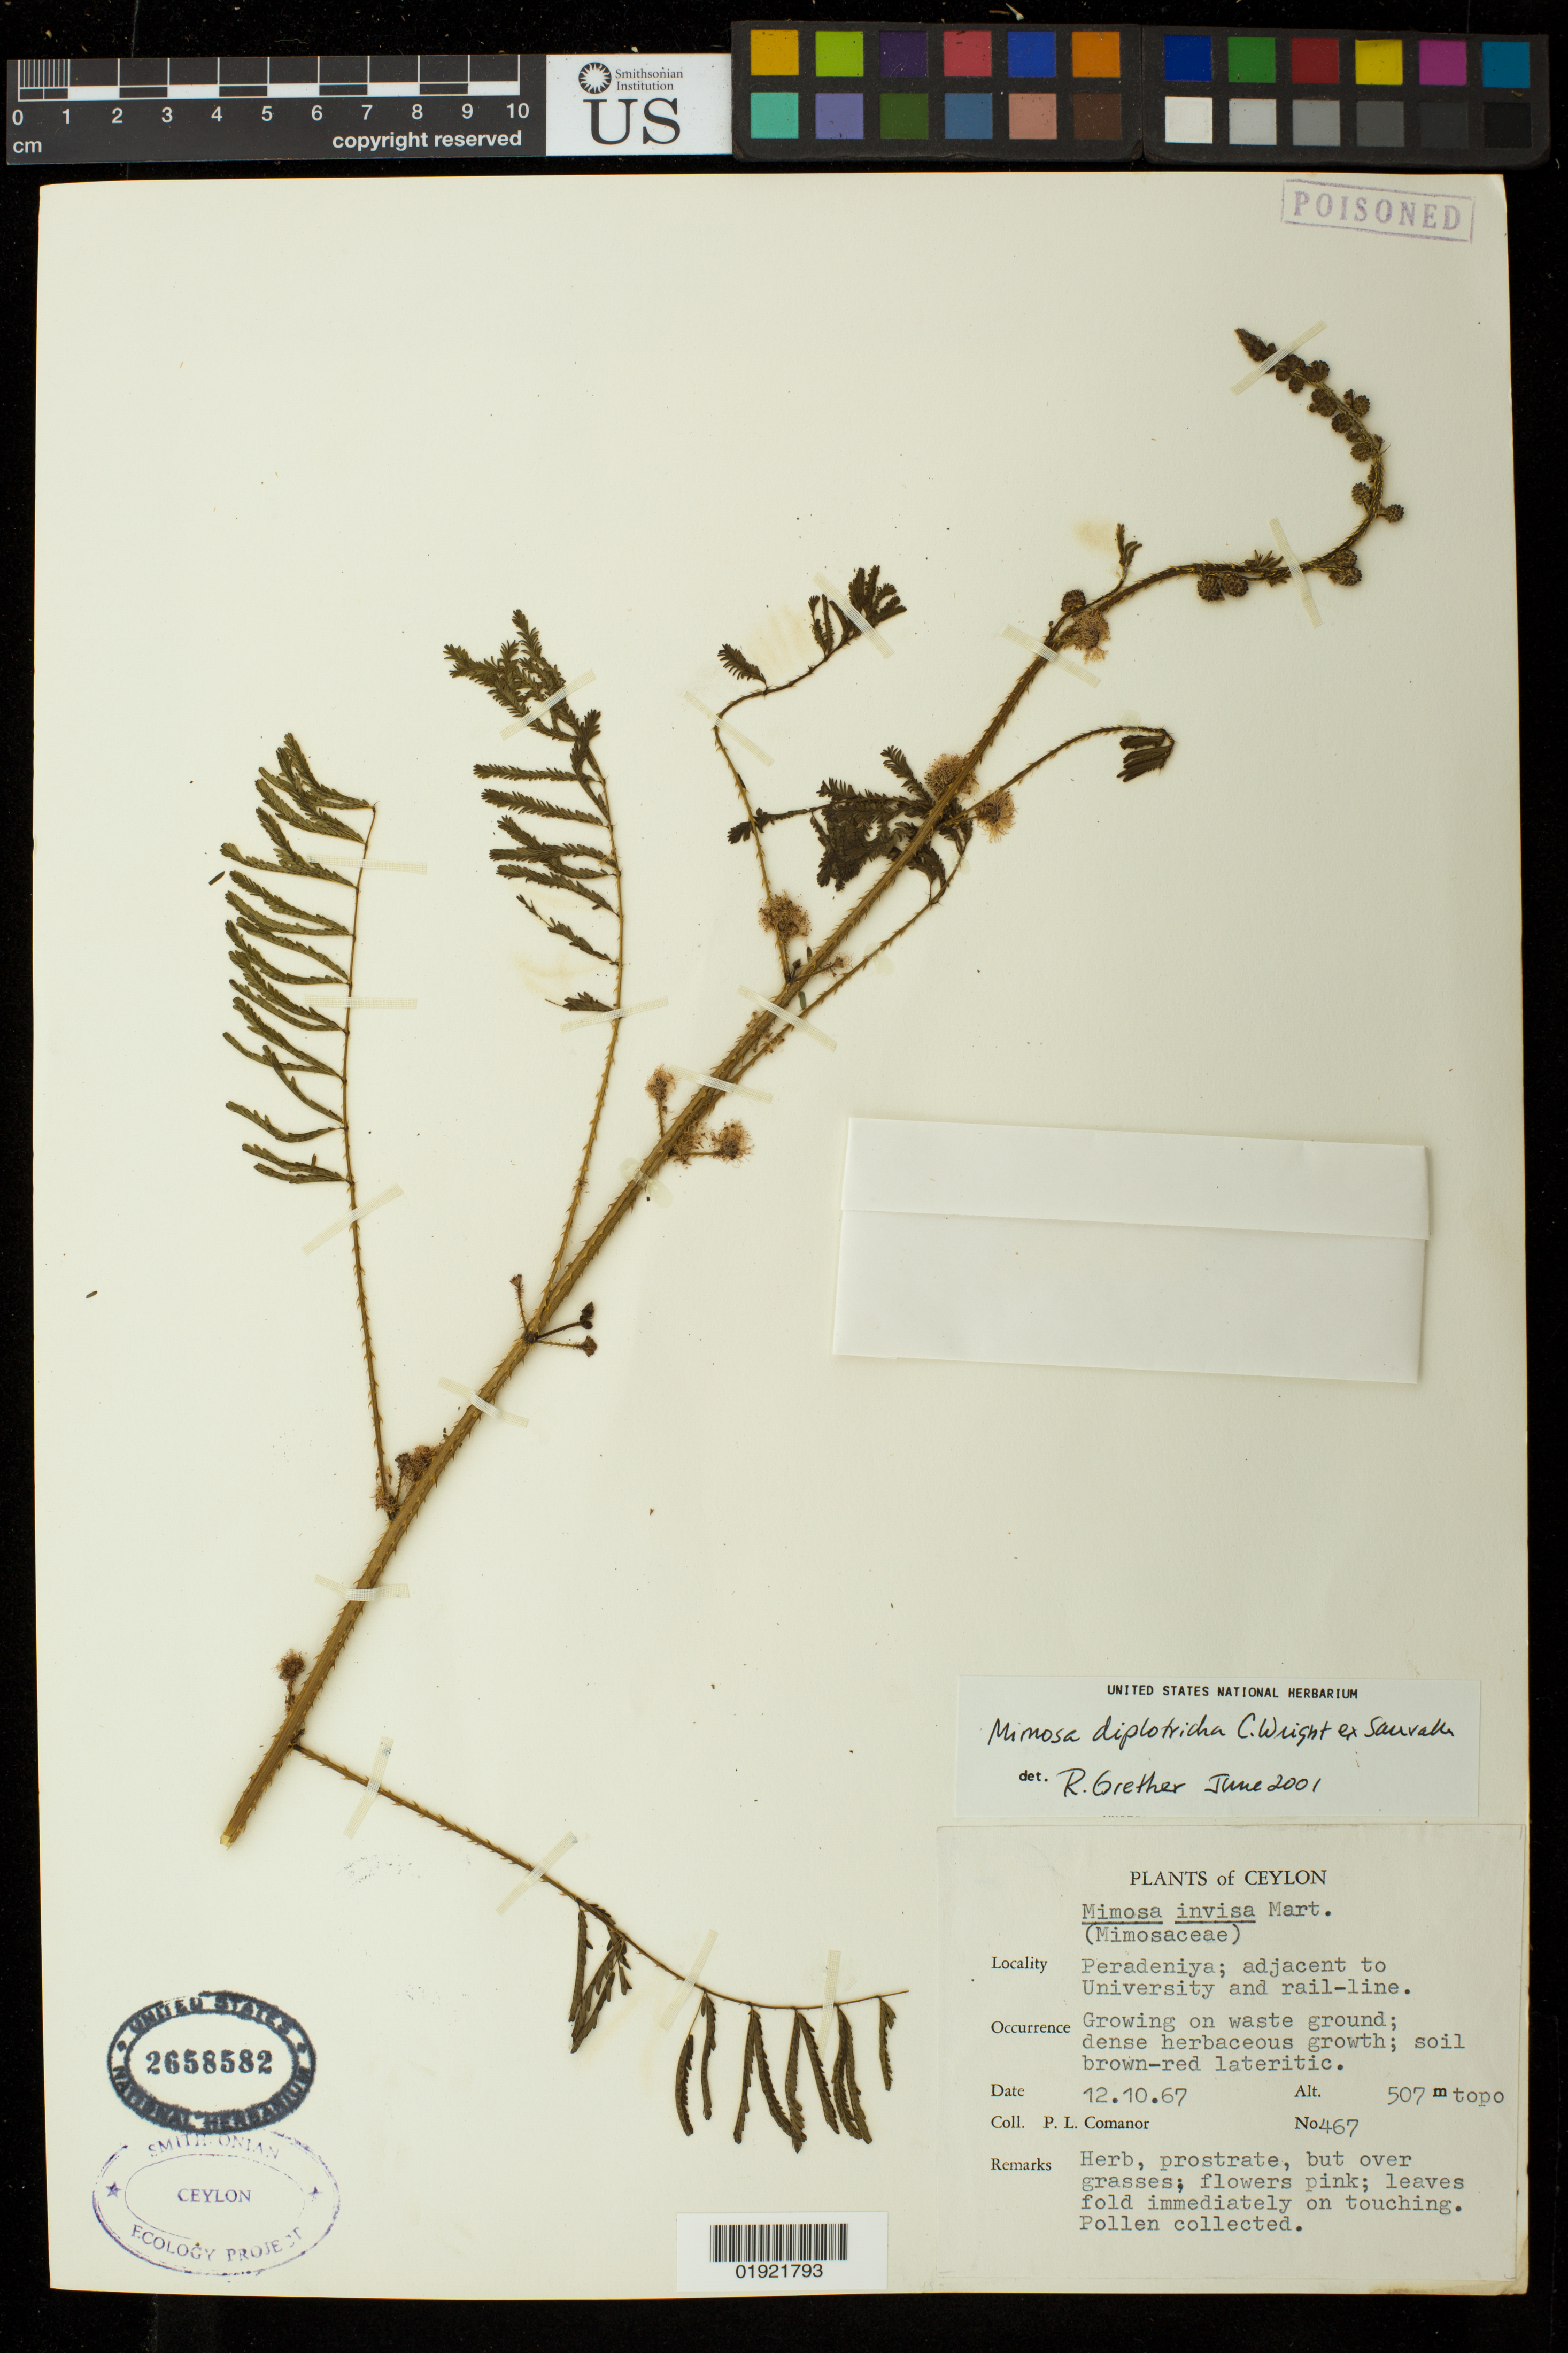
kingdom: Plantae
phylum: Tracheophyta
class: Magnoliopsida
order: Fabales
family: Fabaceae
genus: Mimosa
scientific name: Mimosa diplotricha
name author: C. Wright in Sauvalle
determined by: Grether, R.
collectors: P. Comanor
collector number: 467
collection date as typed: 12.10.67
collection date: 1967-10-12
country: Sri Lanka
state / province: Central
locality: Peradeniya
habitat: Growing on waste ground; dense herbaceous growth; soil brown-red lateritic.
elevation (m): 507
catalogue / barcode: US 2658582